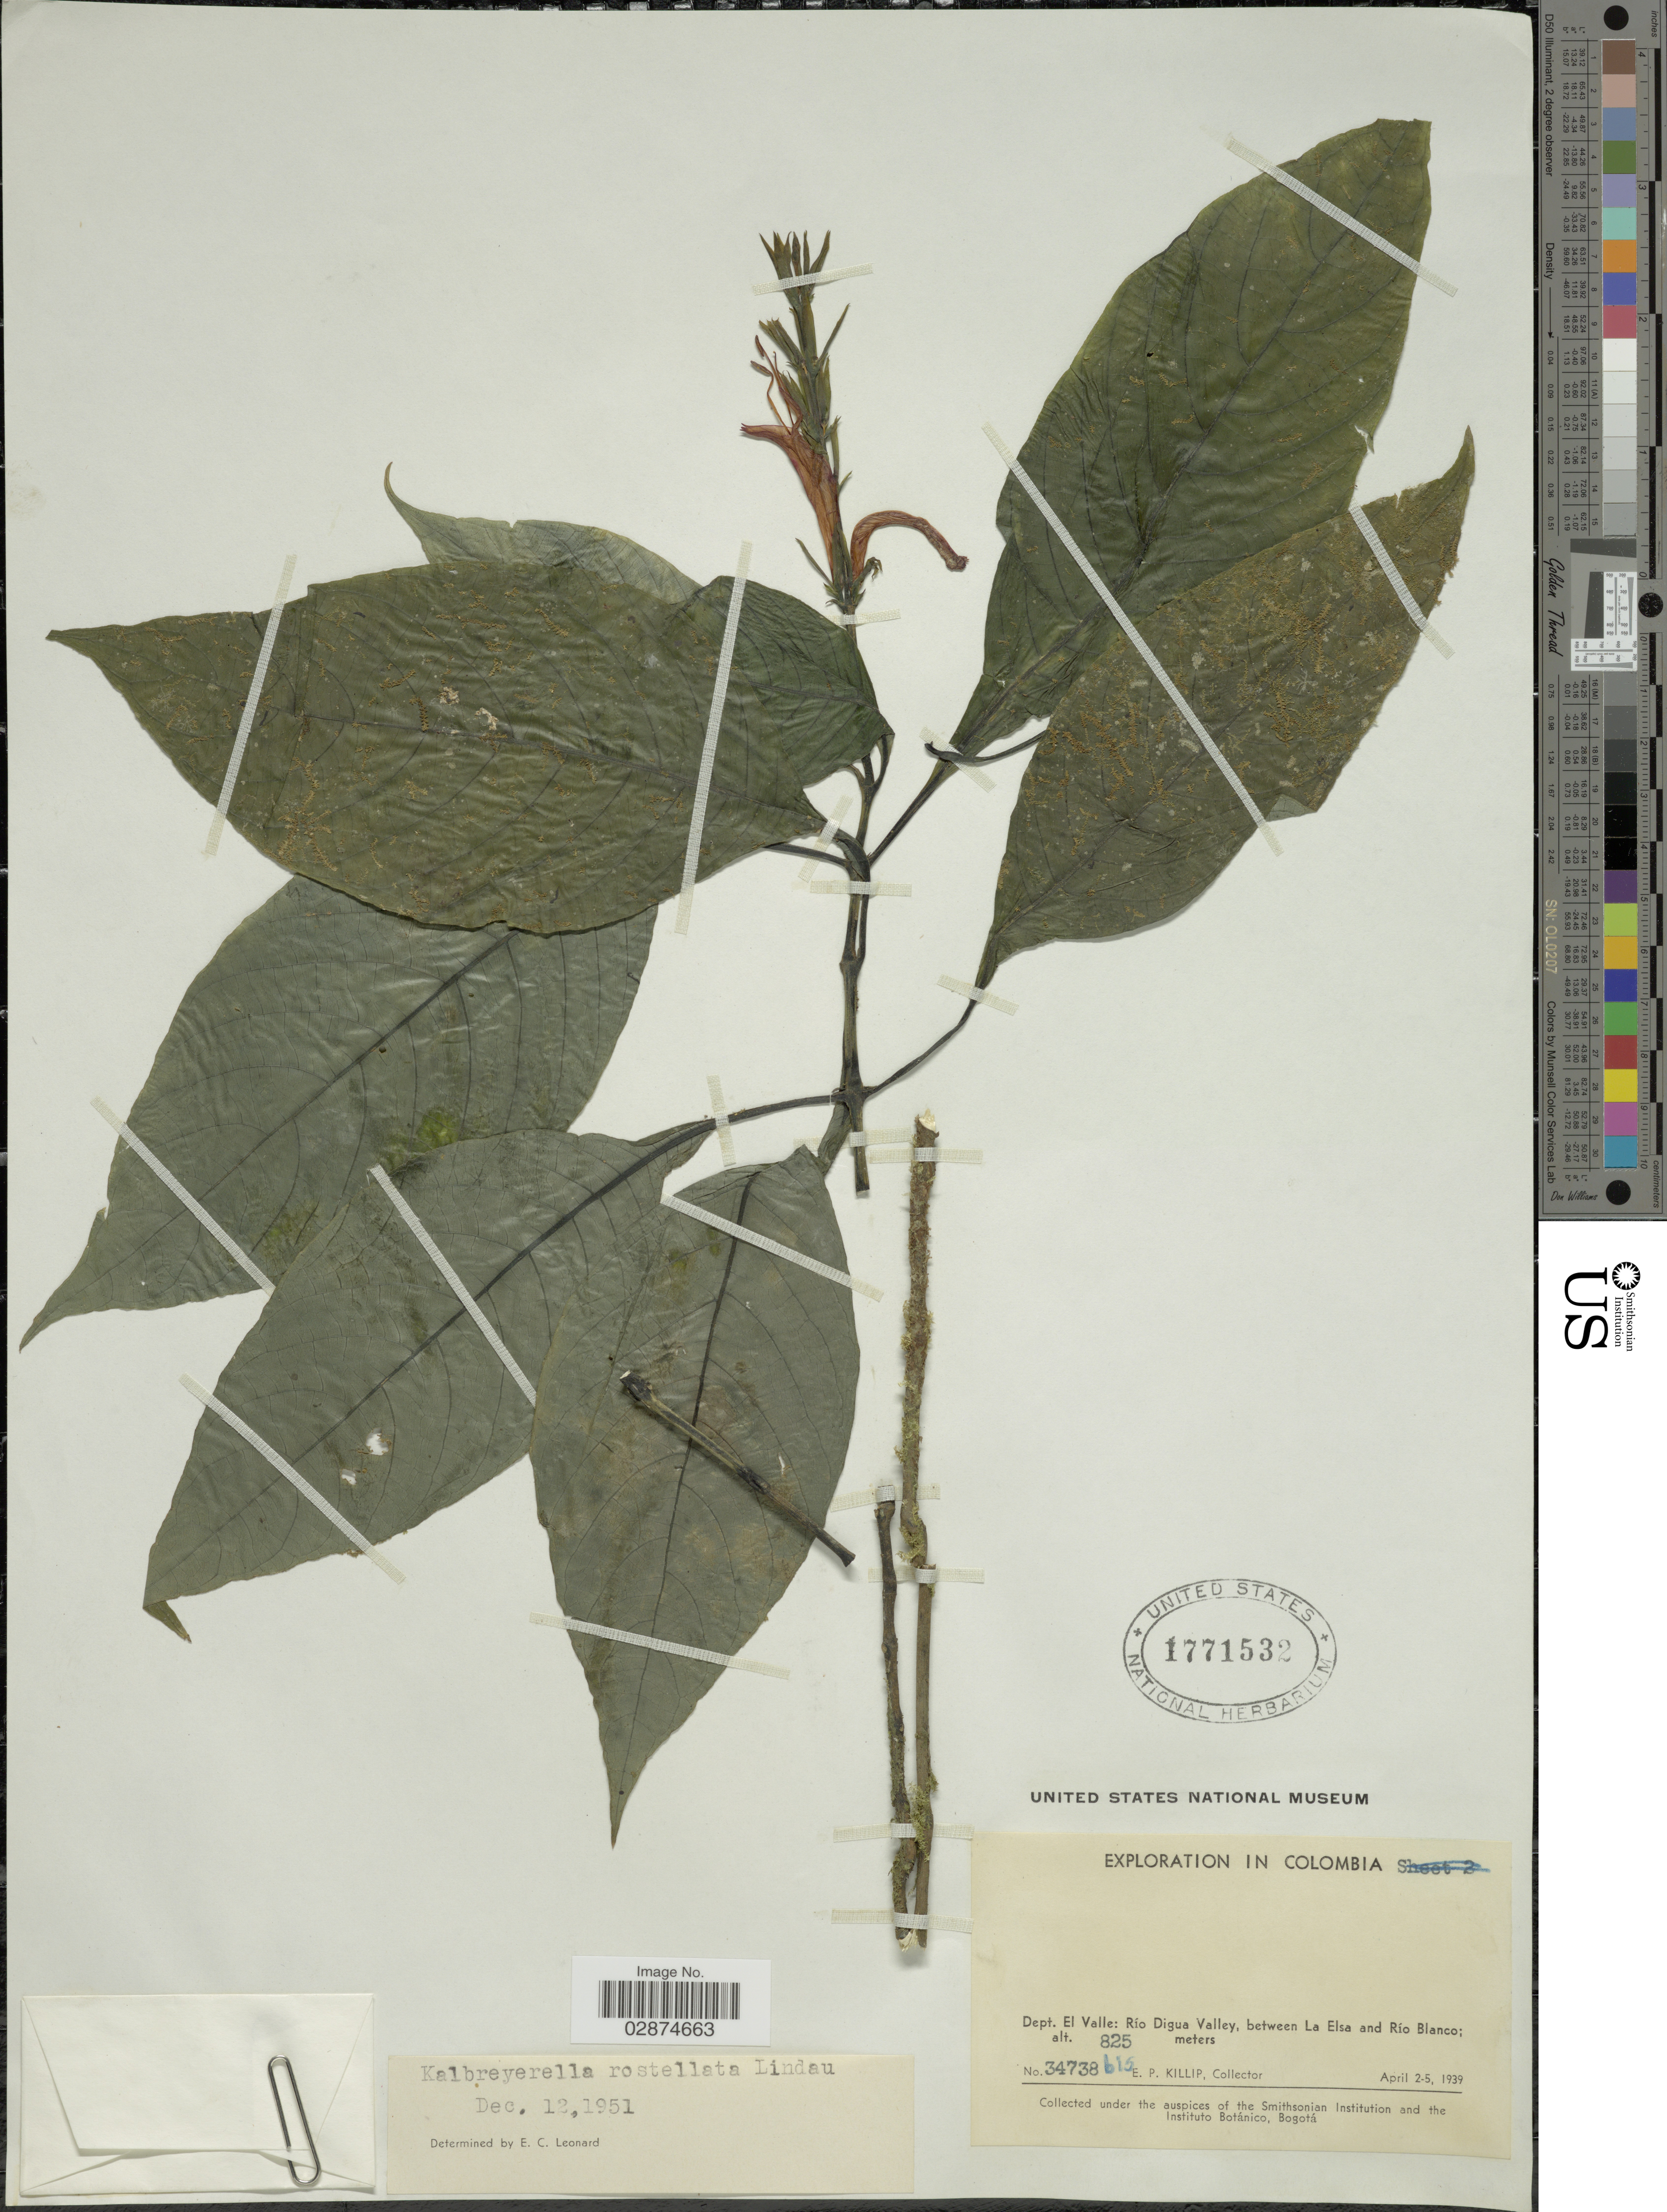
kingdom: Plantae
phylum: Tracheophyta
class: Magnoliopsida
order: Lamiales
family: Acanthaceae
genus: Kalbreyeriella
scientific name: Kalbreyeriella rostellata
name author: Lindau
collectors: E. P. Killip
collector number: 34738/615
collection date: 1939-04-02/1939-04-05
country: Colombia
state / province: Valle del Cauca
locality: Dept. El Valle: Río Digua Valley, between La Elsa and Río Blanco.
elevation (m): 825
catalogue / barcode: US 1771532